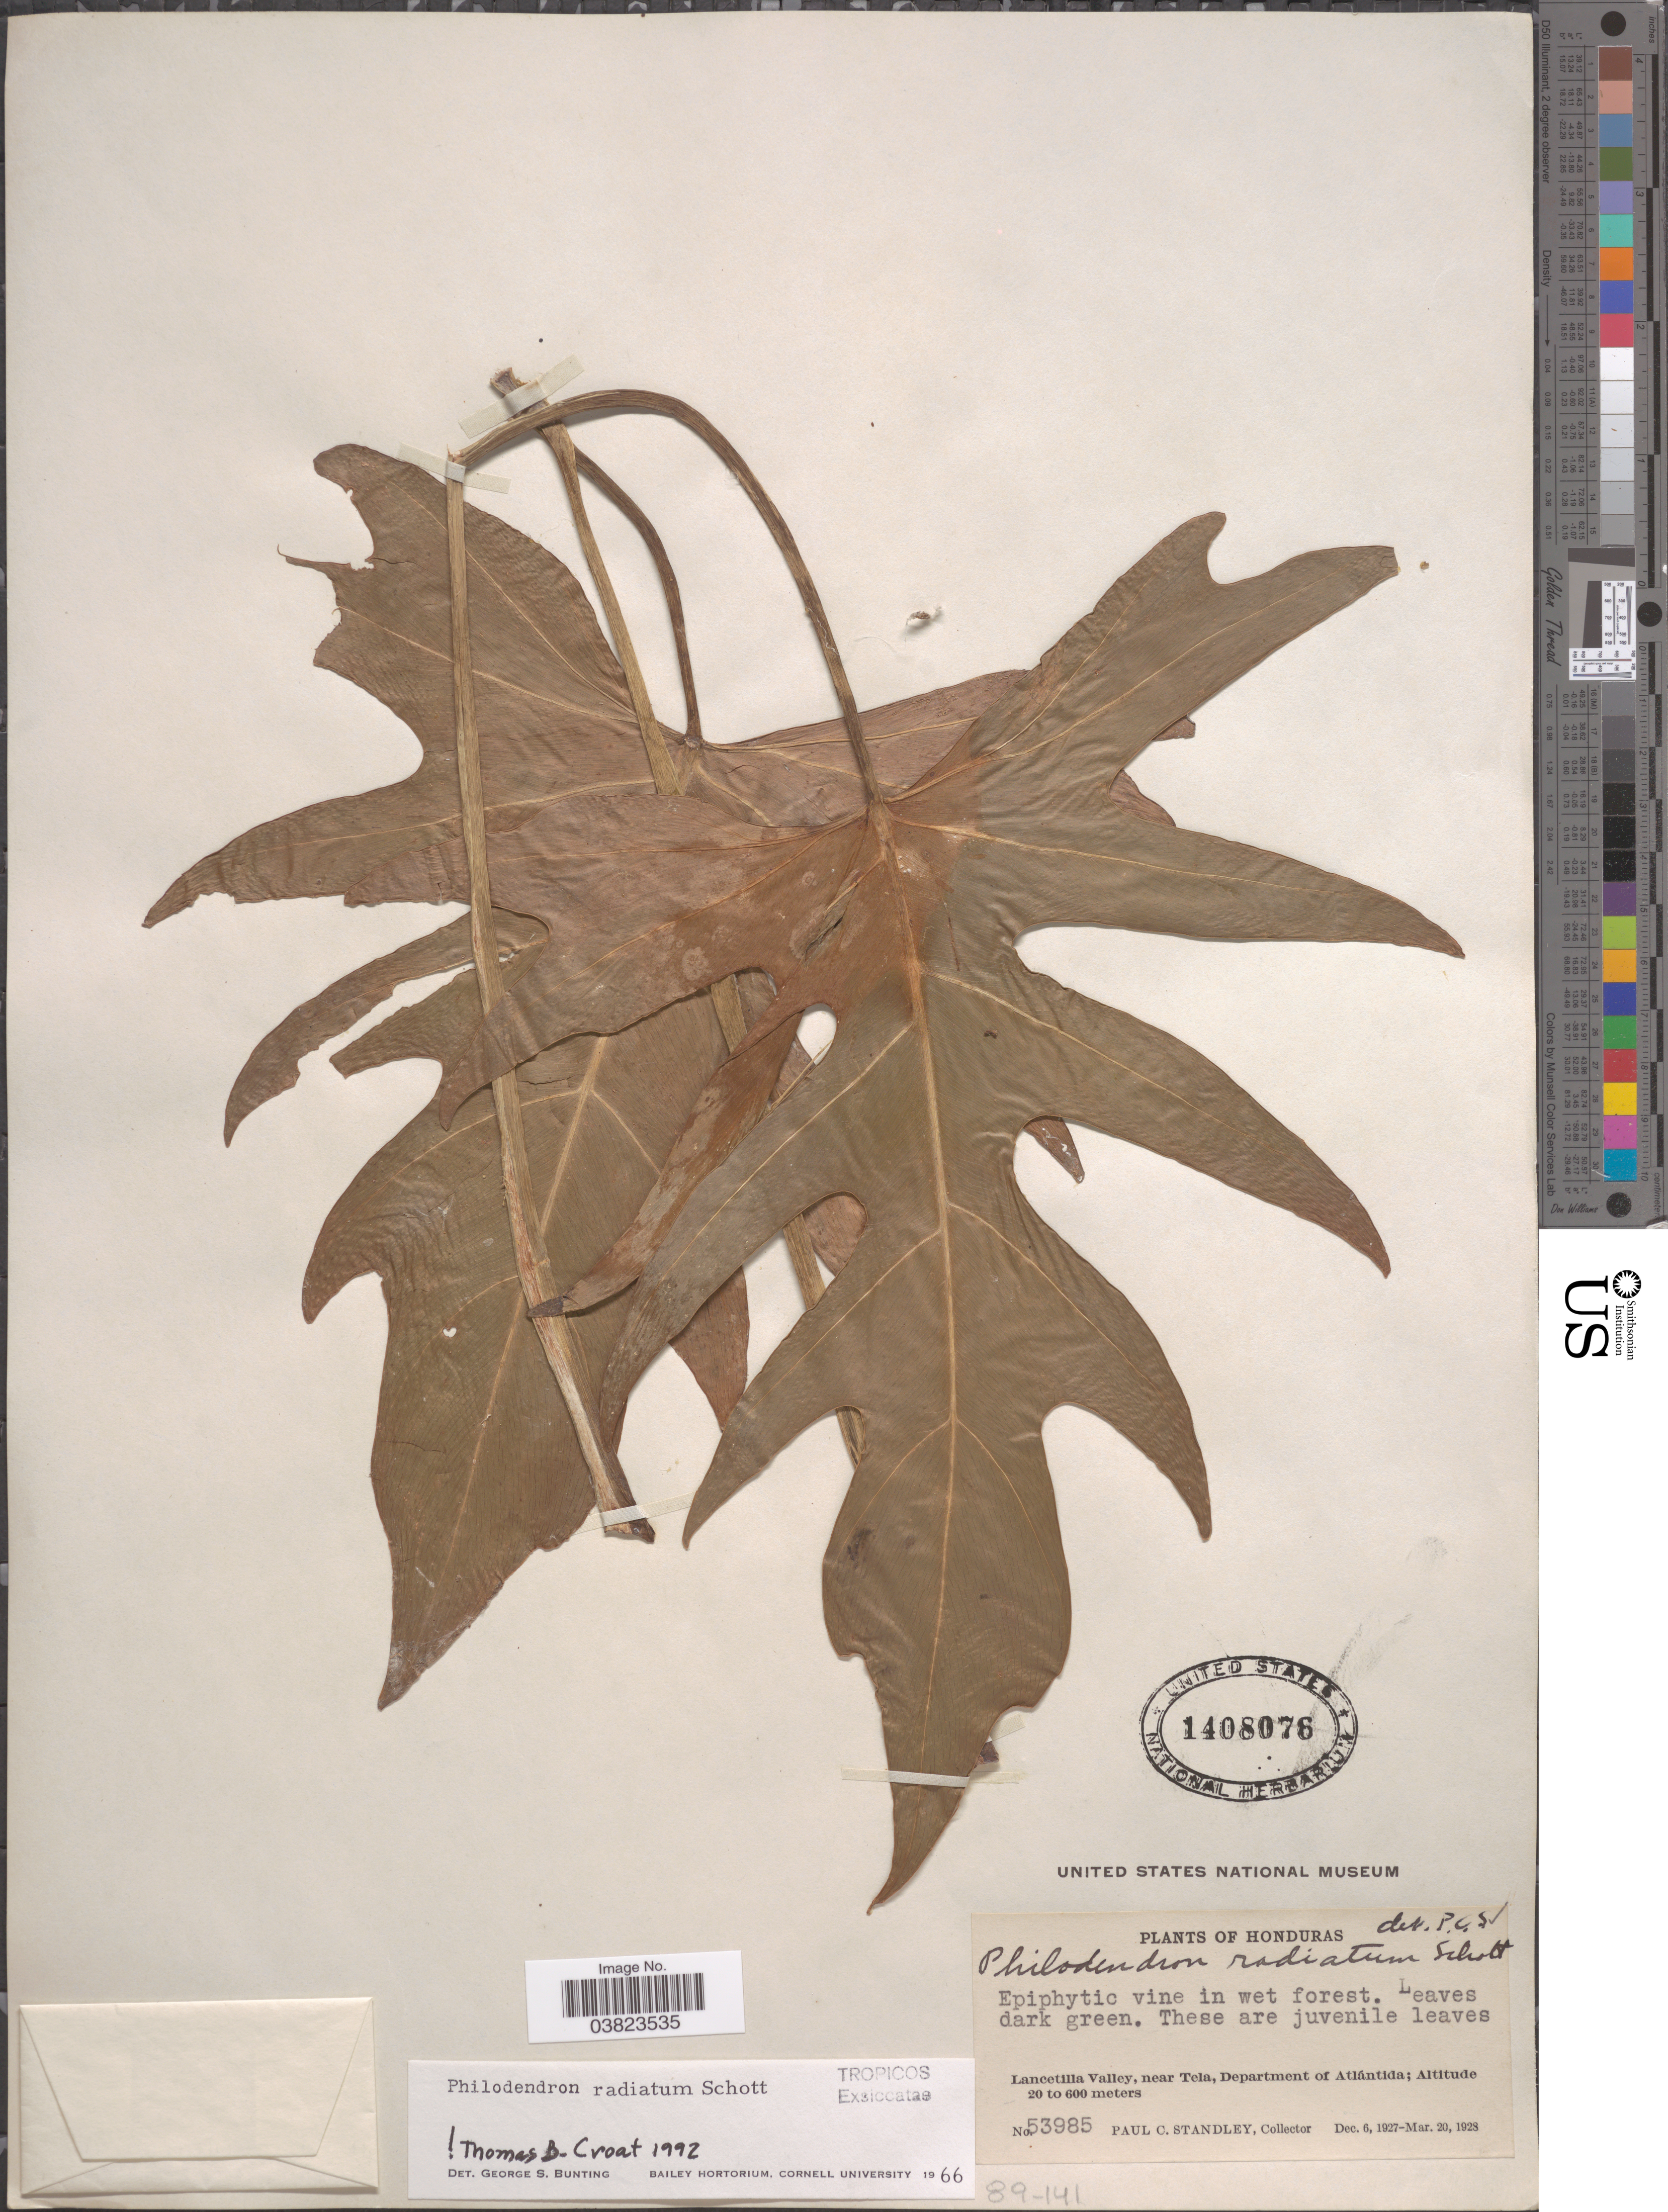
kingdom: Plantae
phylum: Tracheophyta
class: Liliopsida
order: Alismatales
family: Araceae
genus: Philodendron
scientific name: Philodendron radiatum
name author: Schott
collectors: P. C. Standley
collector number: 53985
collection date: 1927-12-06/1928-03-20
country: Honduras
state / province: Atlantida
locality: Lancetilla Valley, near Tela, Department of Atlántida.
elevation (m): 20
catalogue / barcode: US 1408076